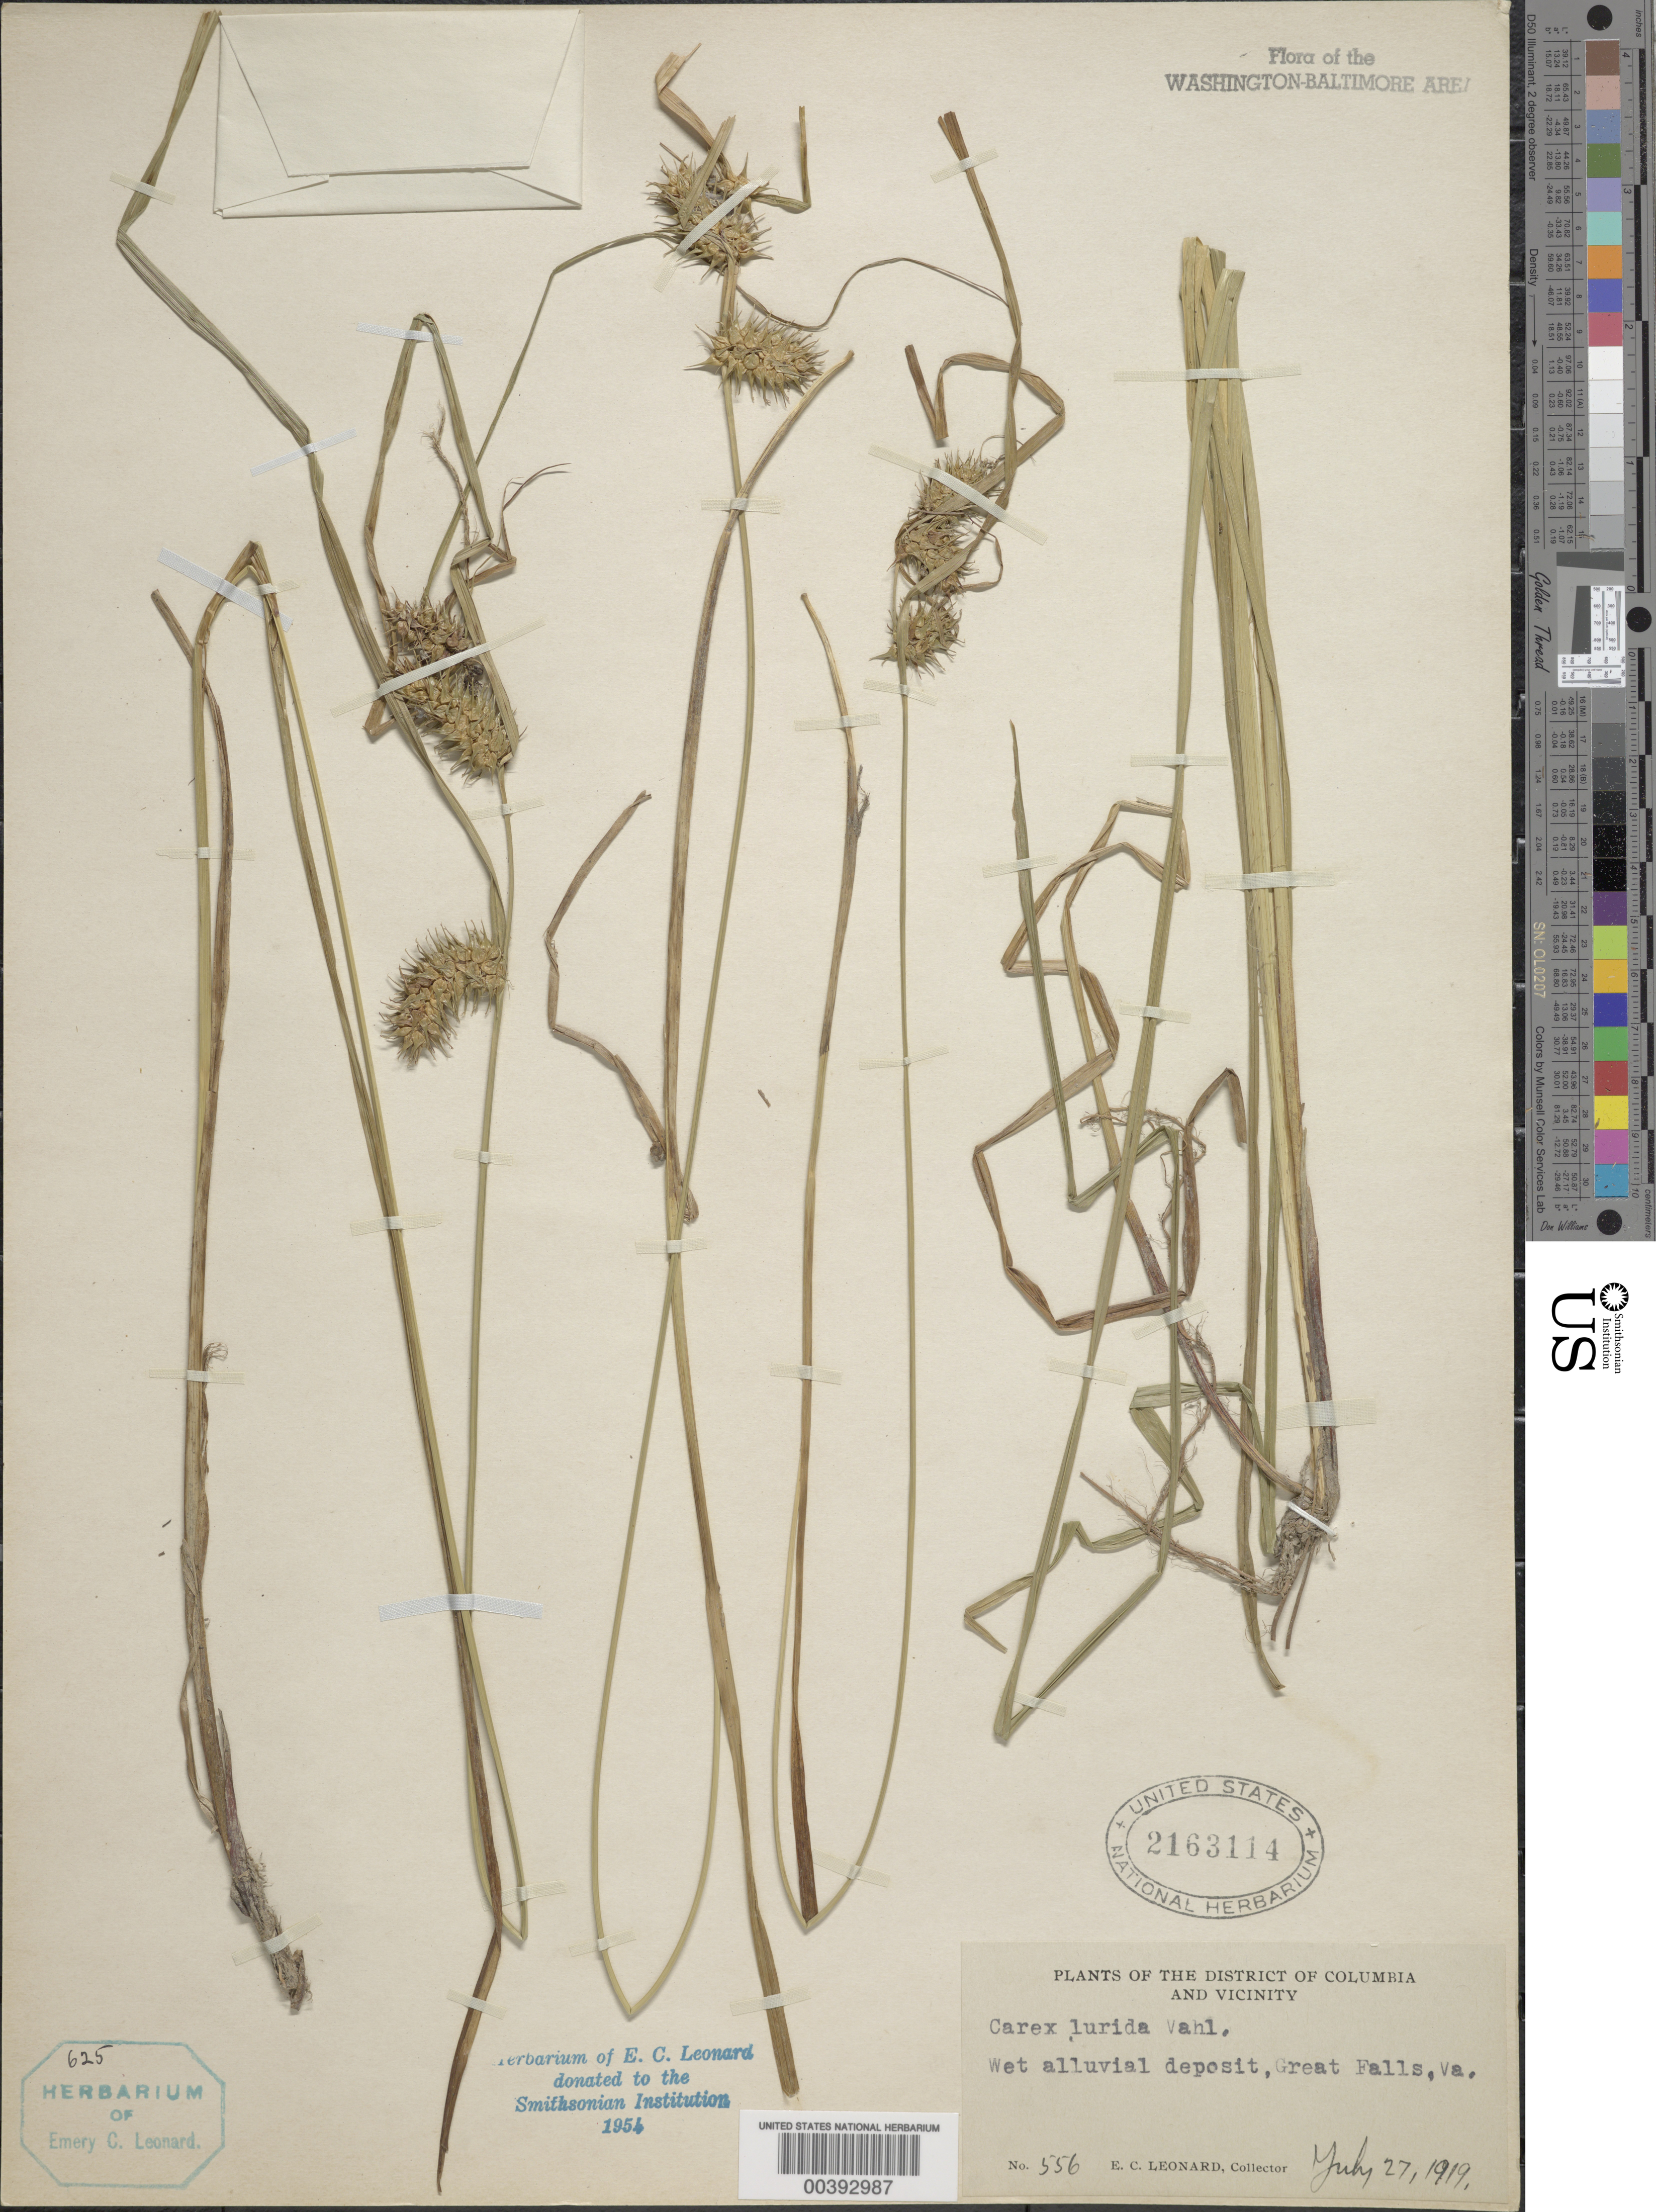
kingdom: Plantae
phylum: Tracheophyta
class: Liliopsida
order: Poales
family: Cyperaceae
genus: Carex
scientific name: Carex lurida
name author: Wahlenb.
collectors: E. C. Leonard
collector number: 556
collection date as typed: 27 Jul 1919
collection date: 1919-07-27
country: United States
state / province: Virginia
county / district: Fairfax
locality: Great Falls C. & O. Canal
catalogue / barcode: US 2163114